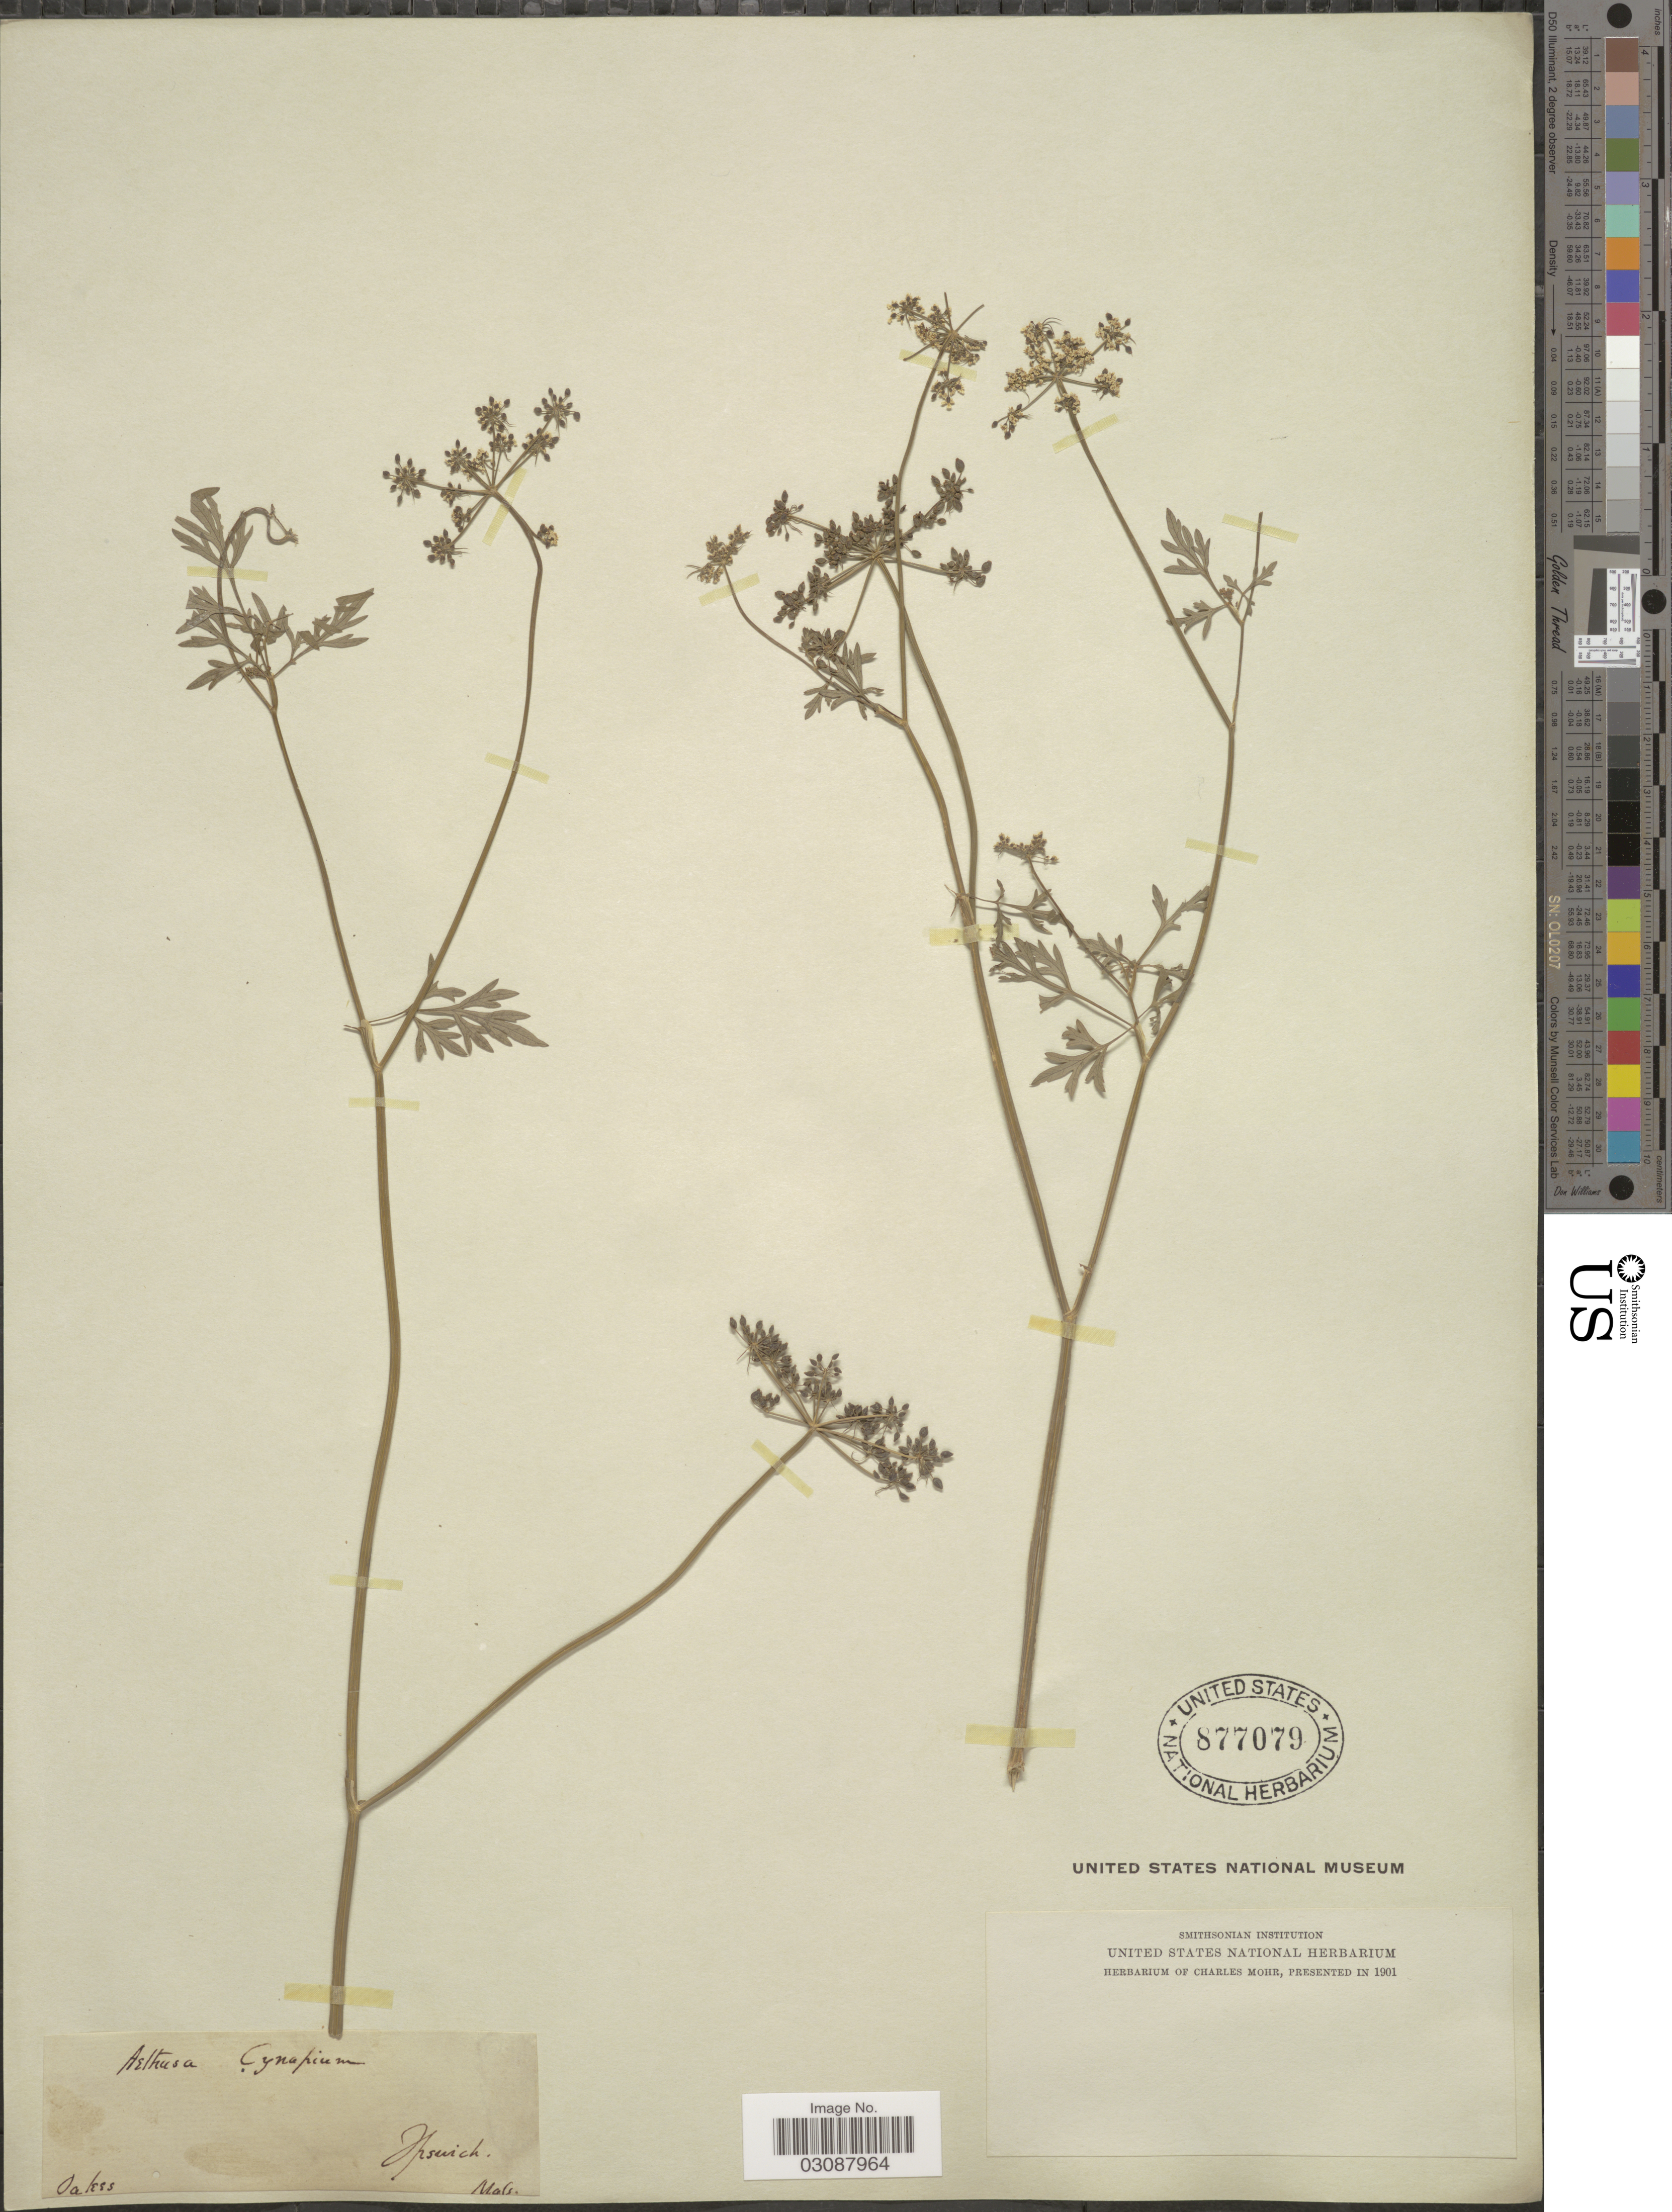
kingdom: Plantae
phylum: Tracheophyta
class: Magnoliopsida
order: Apiales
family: Apiaceae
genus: Aethusa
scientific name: Aethusa cynapium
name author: L.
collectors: -. Oakes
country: United States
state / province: Massachusetts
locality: Ipswich.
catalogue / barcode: US 877079